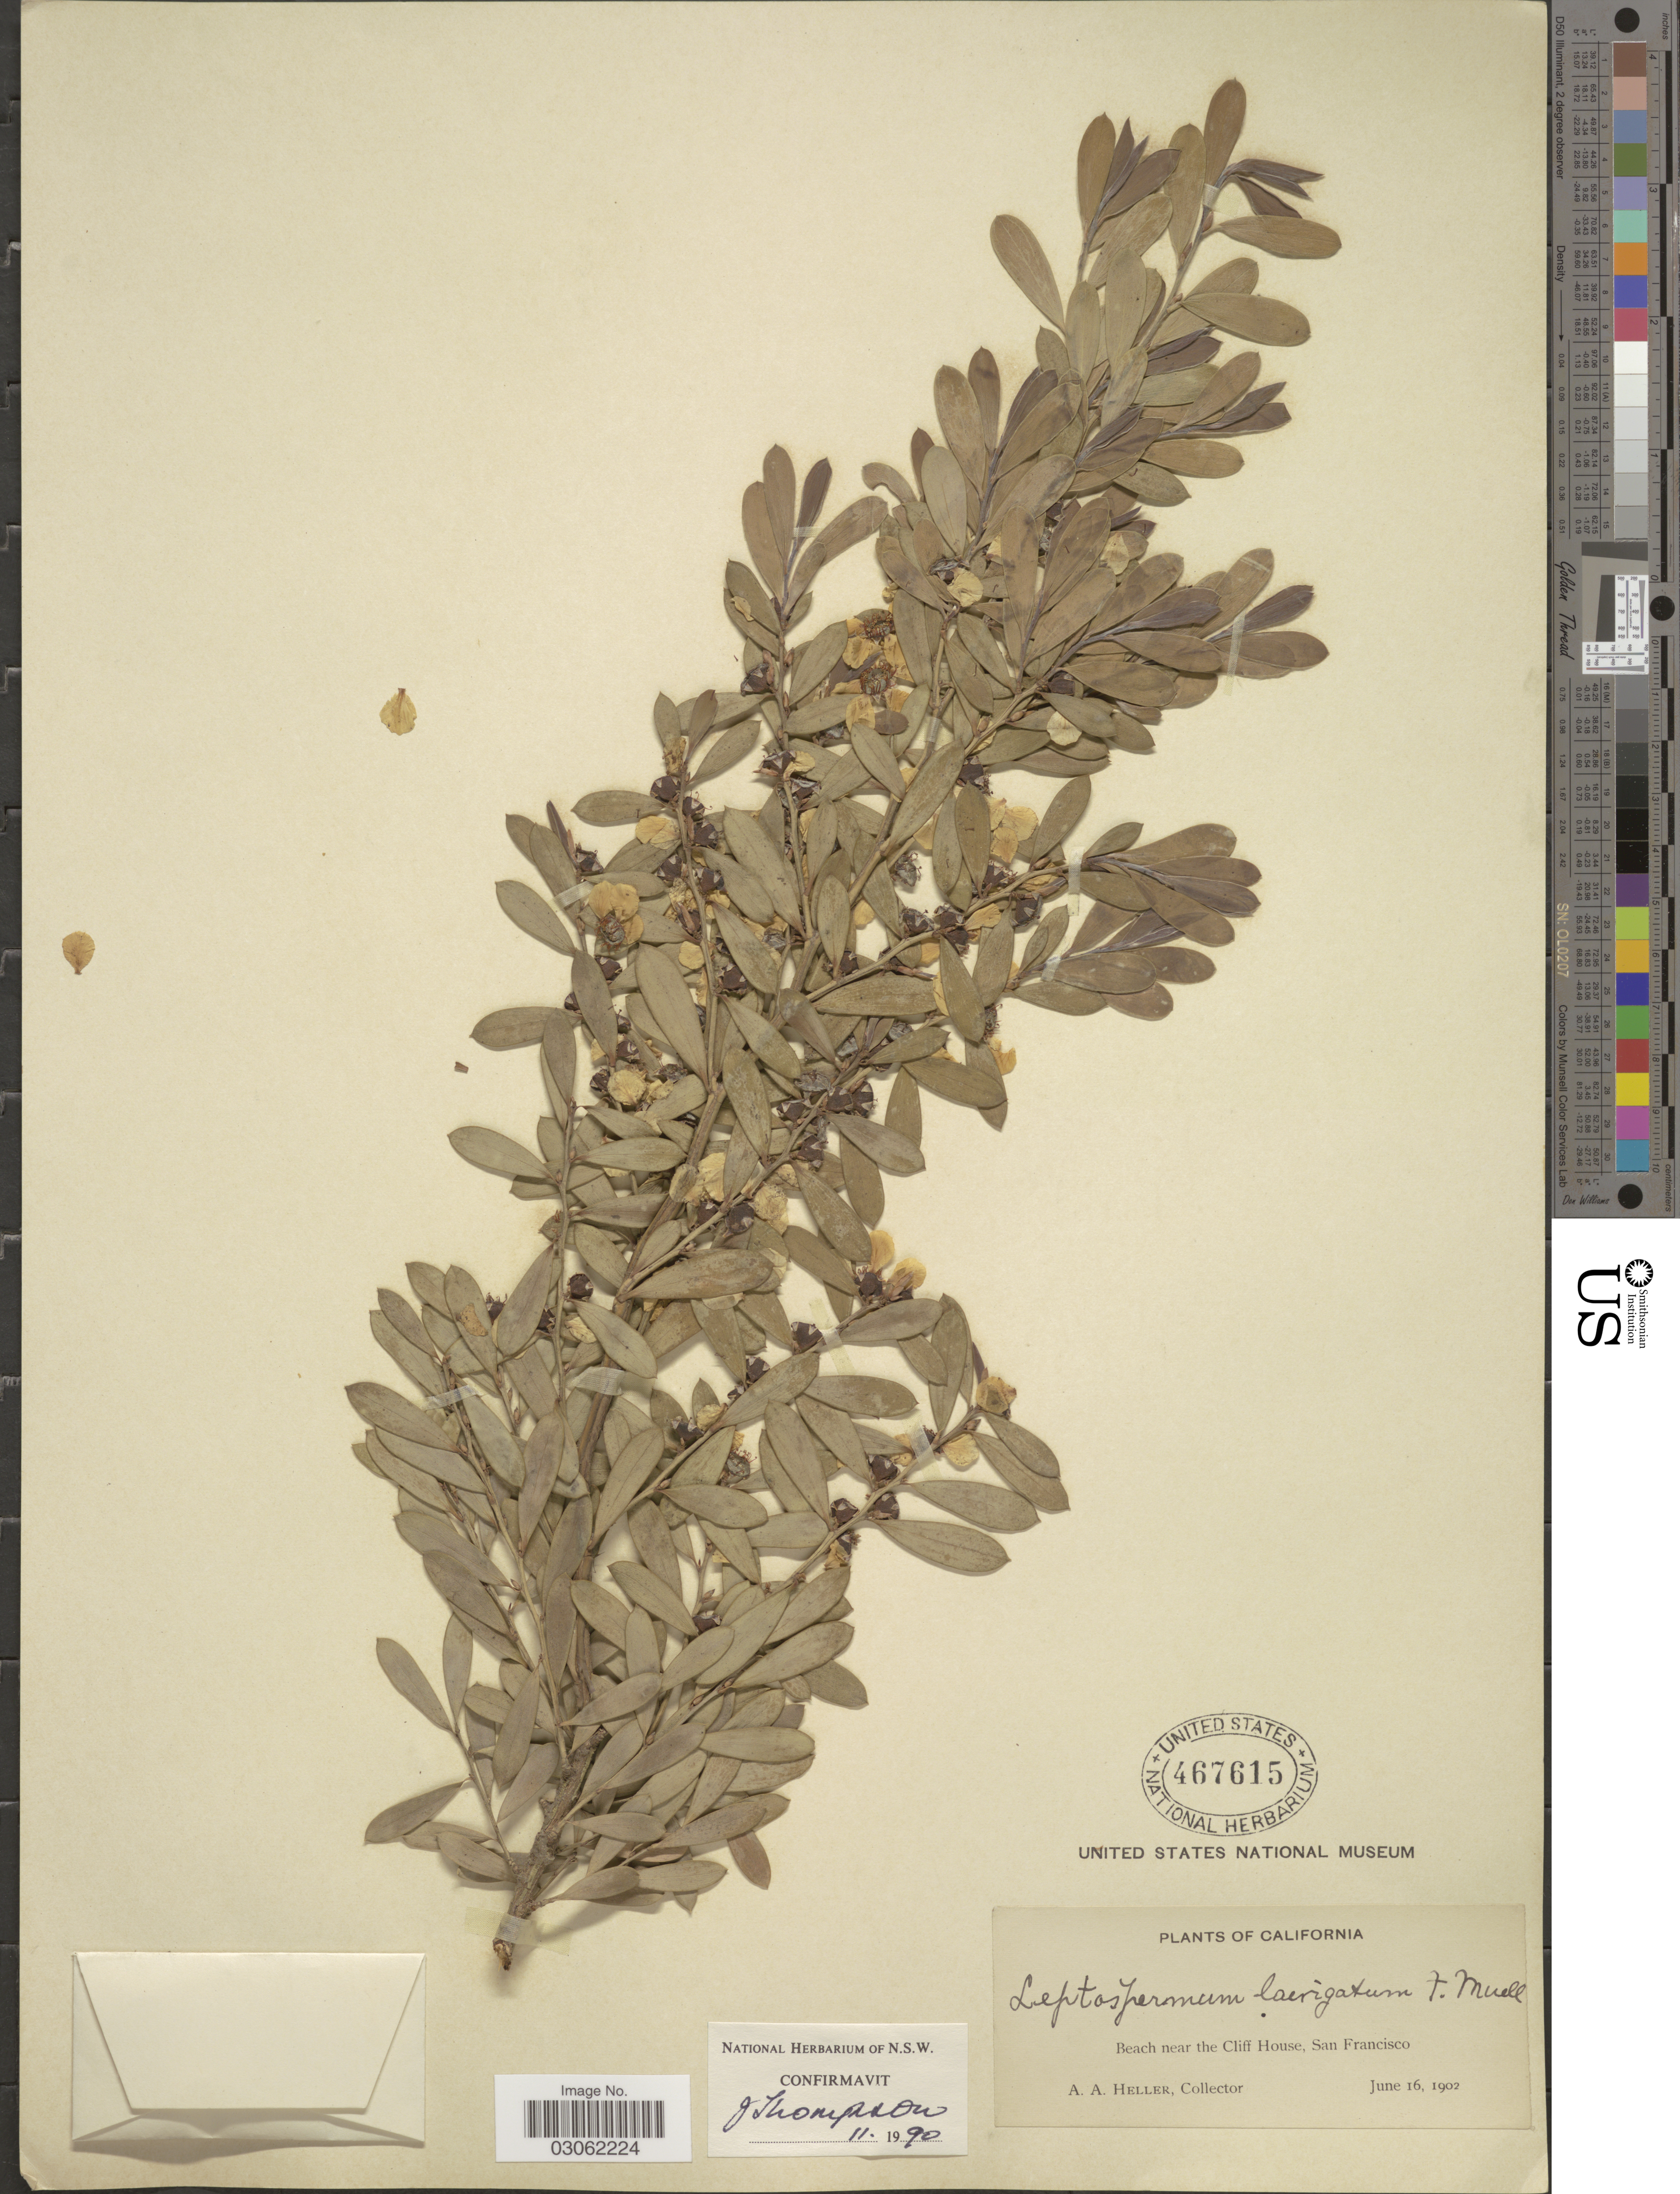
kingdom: Plantae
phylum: Tracheophyta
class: Magnoliopsida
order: Myrtales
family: Myrtaceae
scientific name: Gaudium laevigatum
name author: (Gaertn.) P.G. Wilson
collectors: A. A. Heller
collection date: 1902-06-16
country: United States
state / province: California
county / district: San Francisco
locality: Beach near the Cliff House, San Francisco.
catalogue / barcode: US 467615